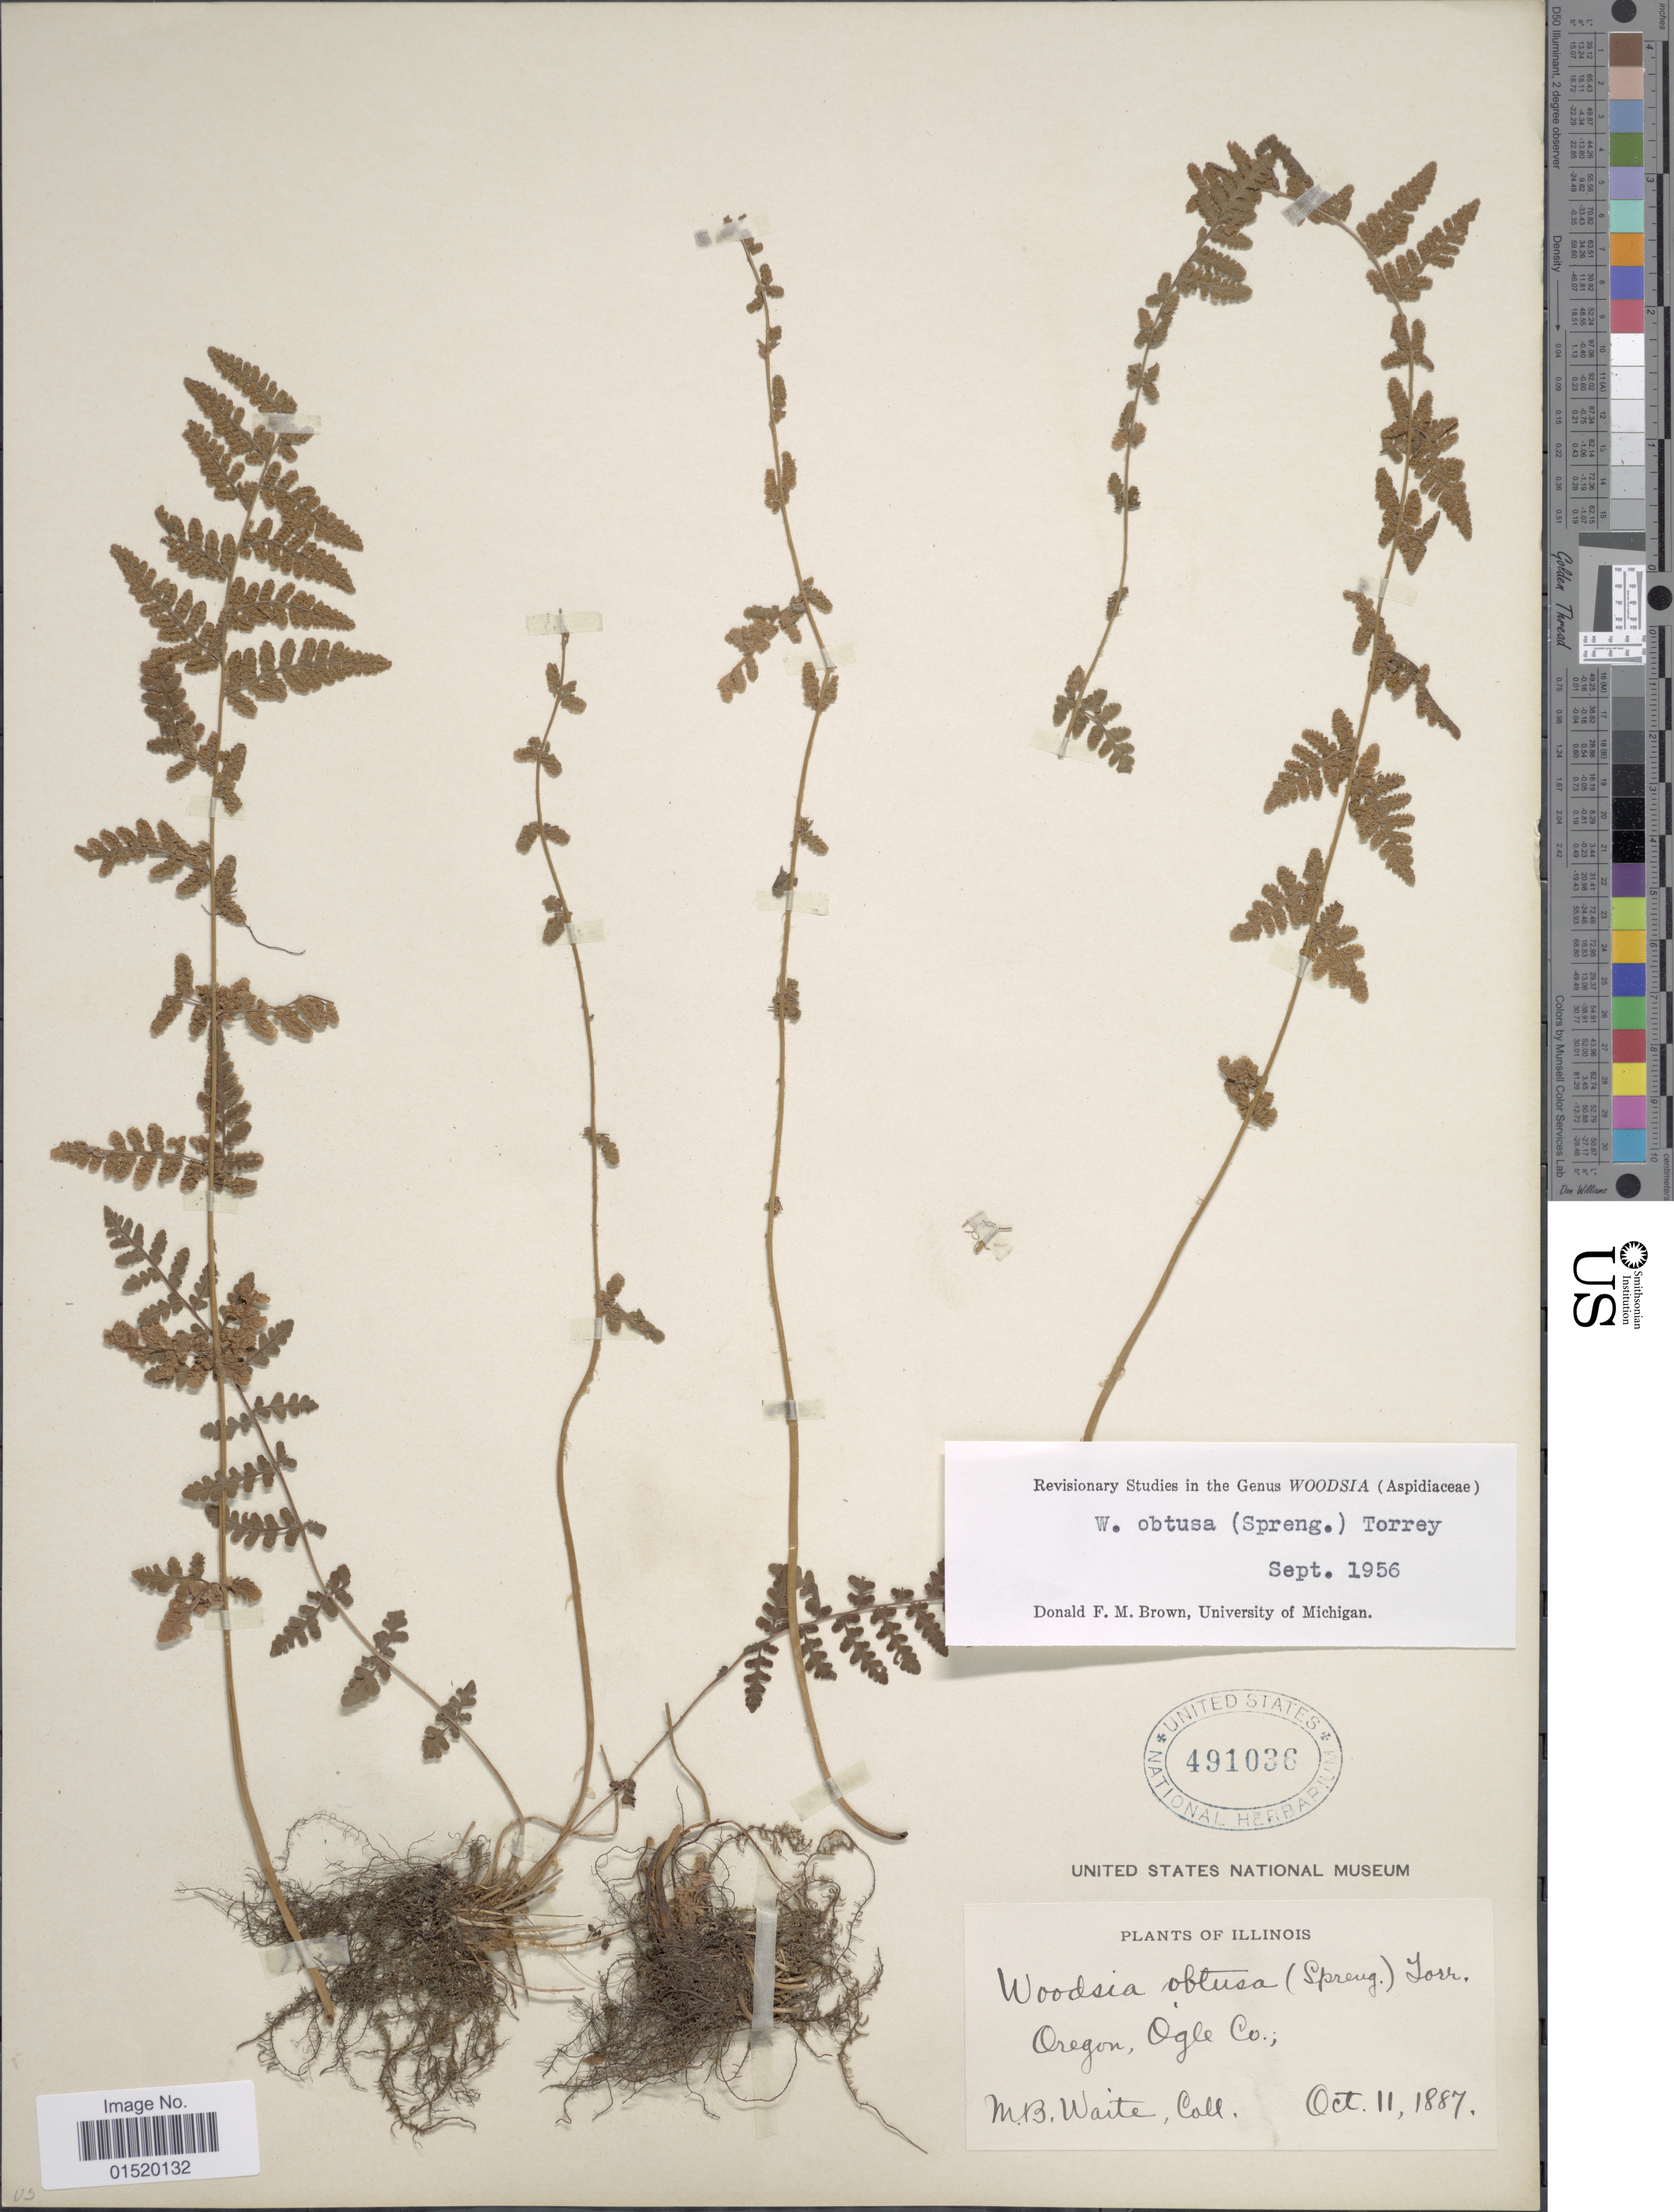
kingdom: Plantae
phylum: Tracheophyta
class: Polypodiopsida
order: Polypodiales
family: Woodsiaceae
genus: Woodsia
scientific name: Woodsia obtusa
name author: (Spreng.) Torr.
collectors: M. B. Waite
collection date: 1887-10-11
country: United States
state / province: Illinois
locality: Oregon, Ogle Co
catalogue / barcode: US 491036